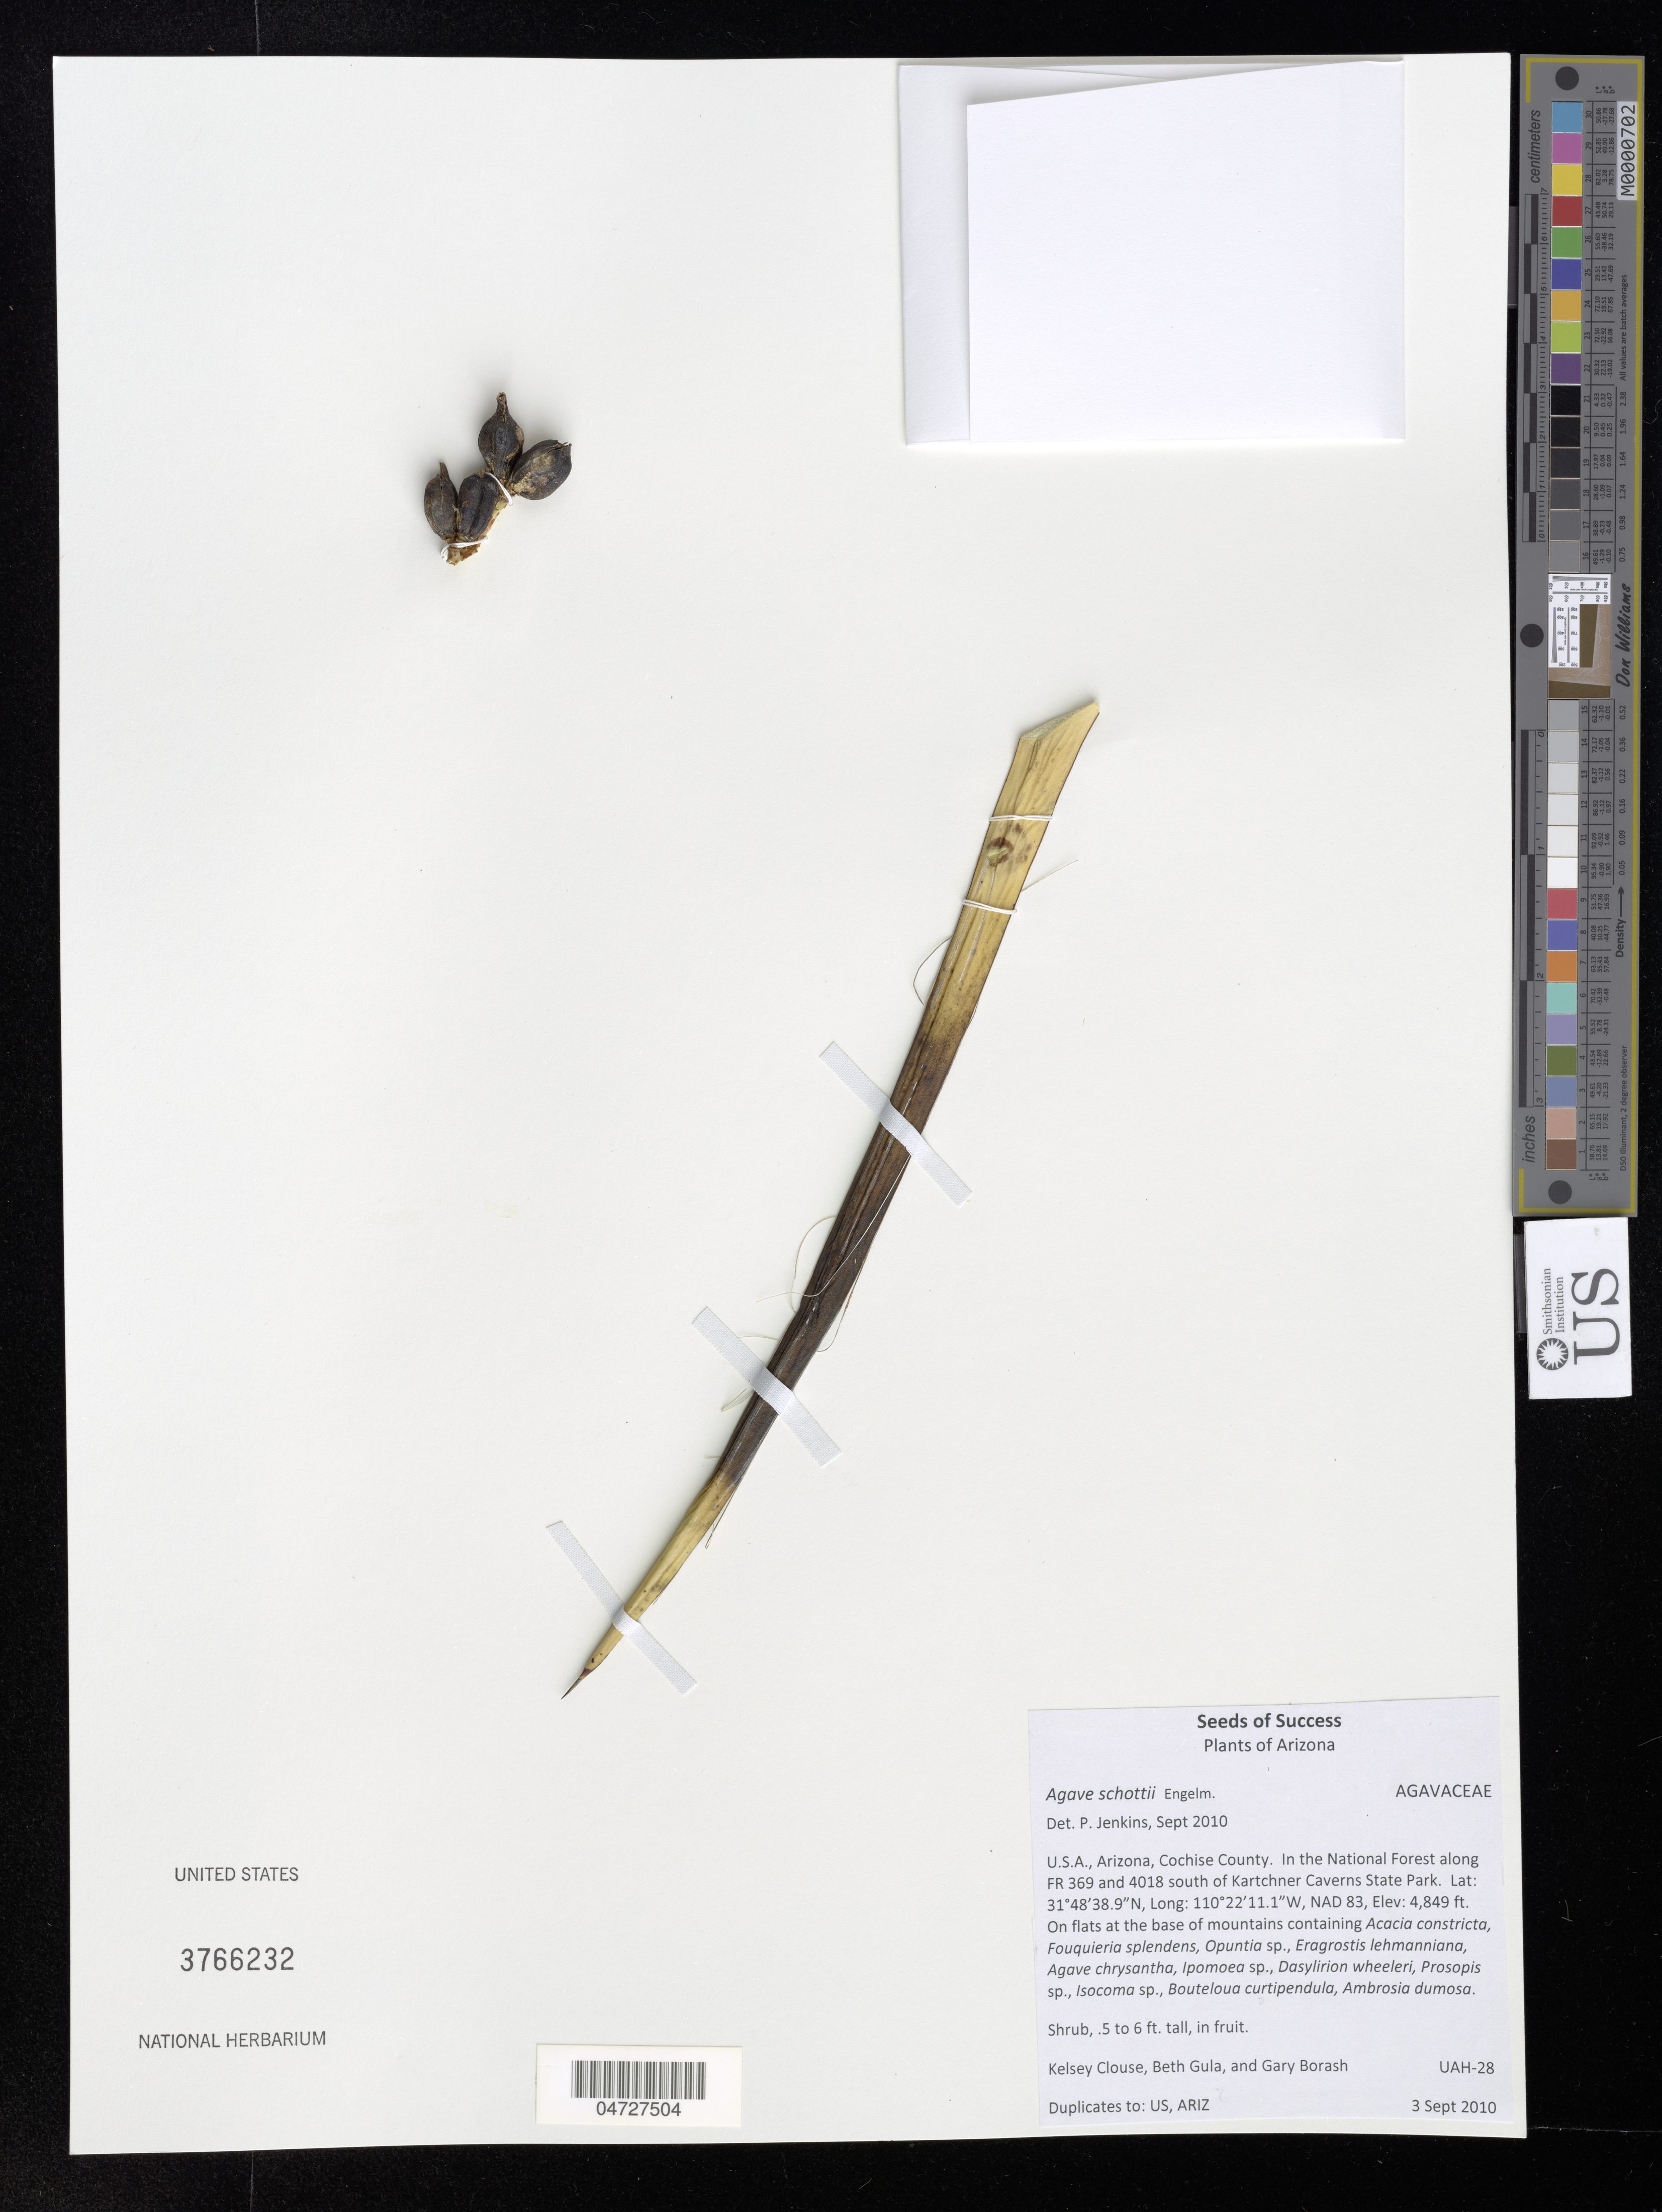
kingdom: Plantae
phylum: Tracheophyta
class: Liliopsida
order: Asparagales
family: Asparagaceae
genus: Agave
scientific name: Agave schottii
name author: Engelm.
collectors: K. Clouse, B. Gula & G. Borash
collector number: UAH-28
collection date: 2010-09-03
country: United States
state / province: Arizona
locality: Cochise County. In the National Forest along FR 369 and 4018 south of Kartchner Caverns State Park.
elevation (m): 1478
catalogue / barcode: US 3766232